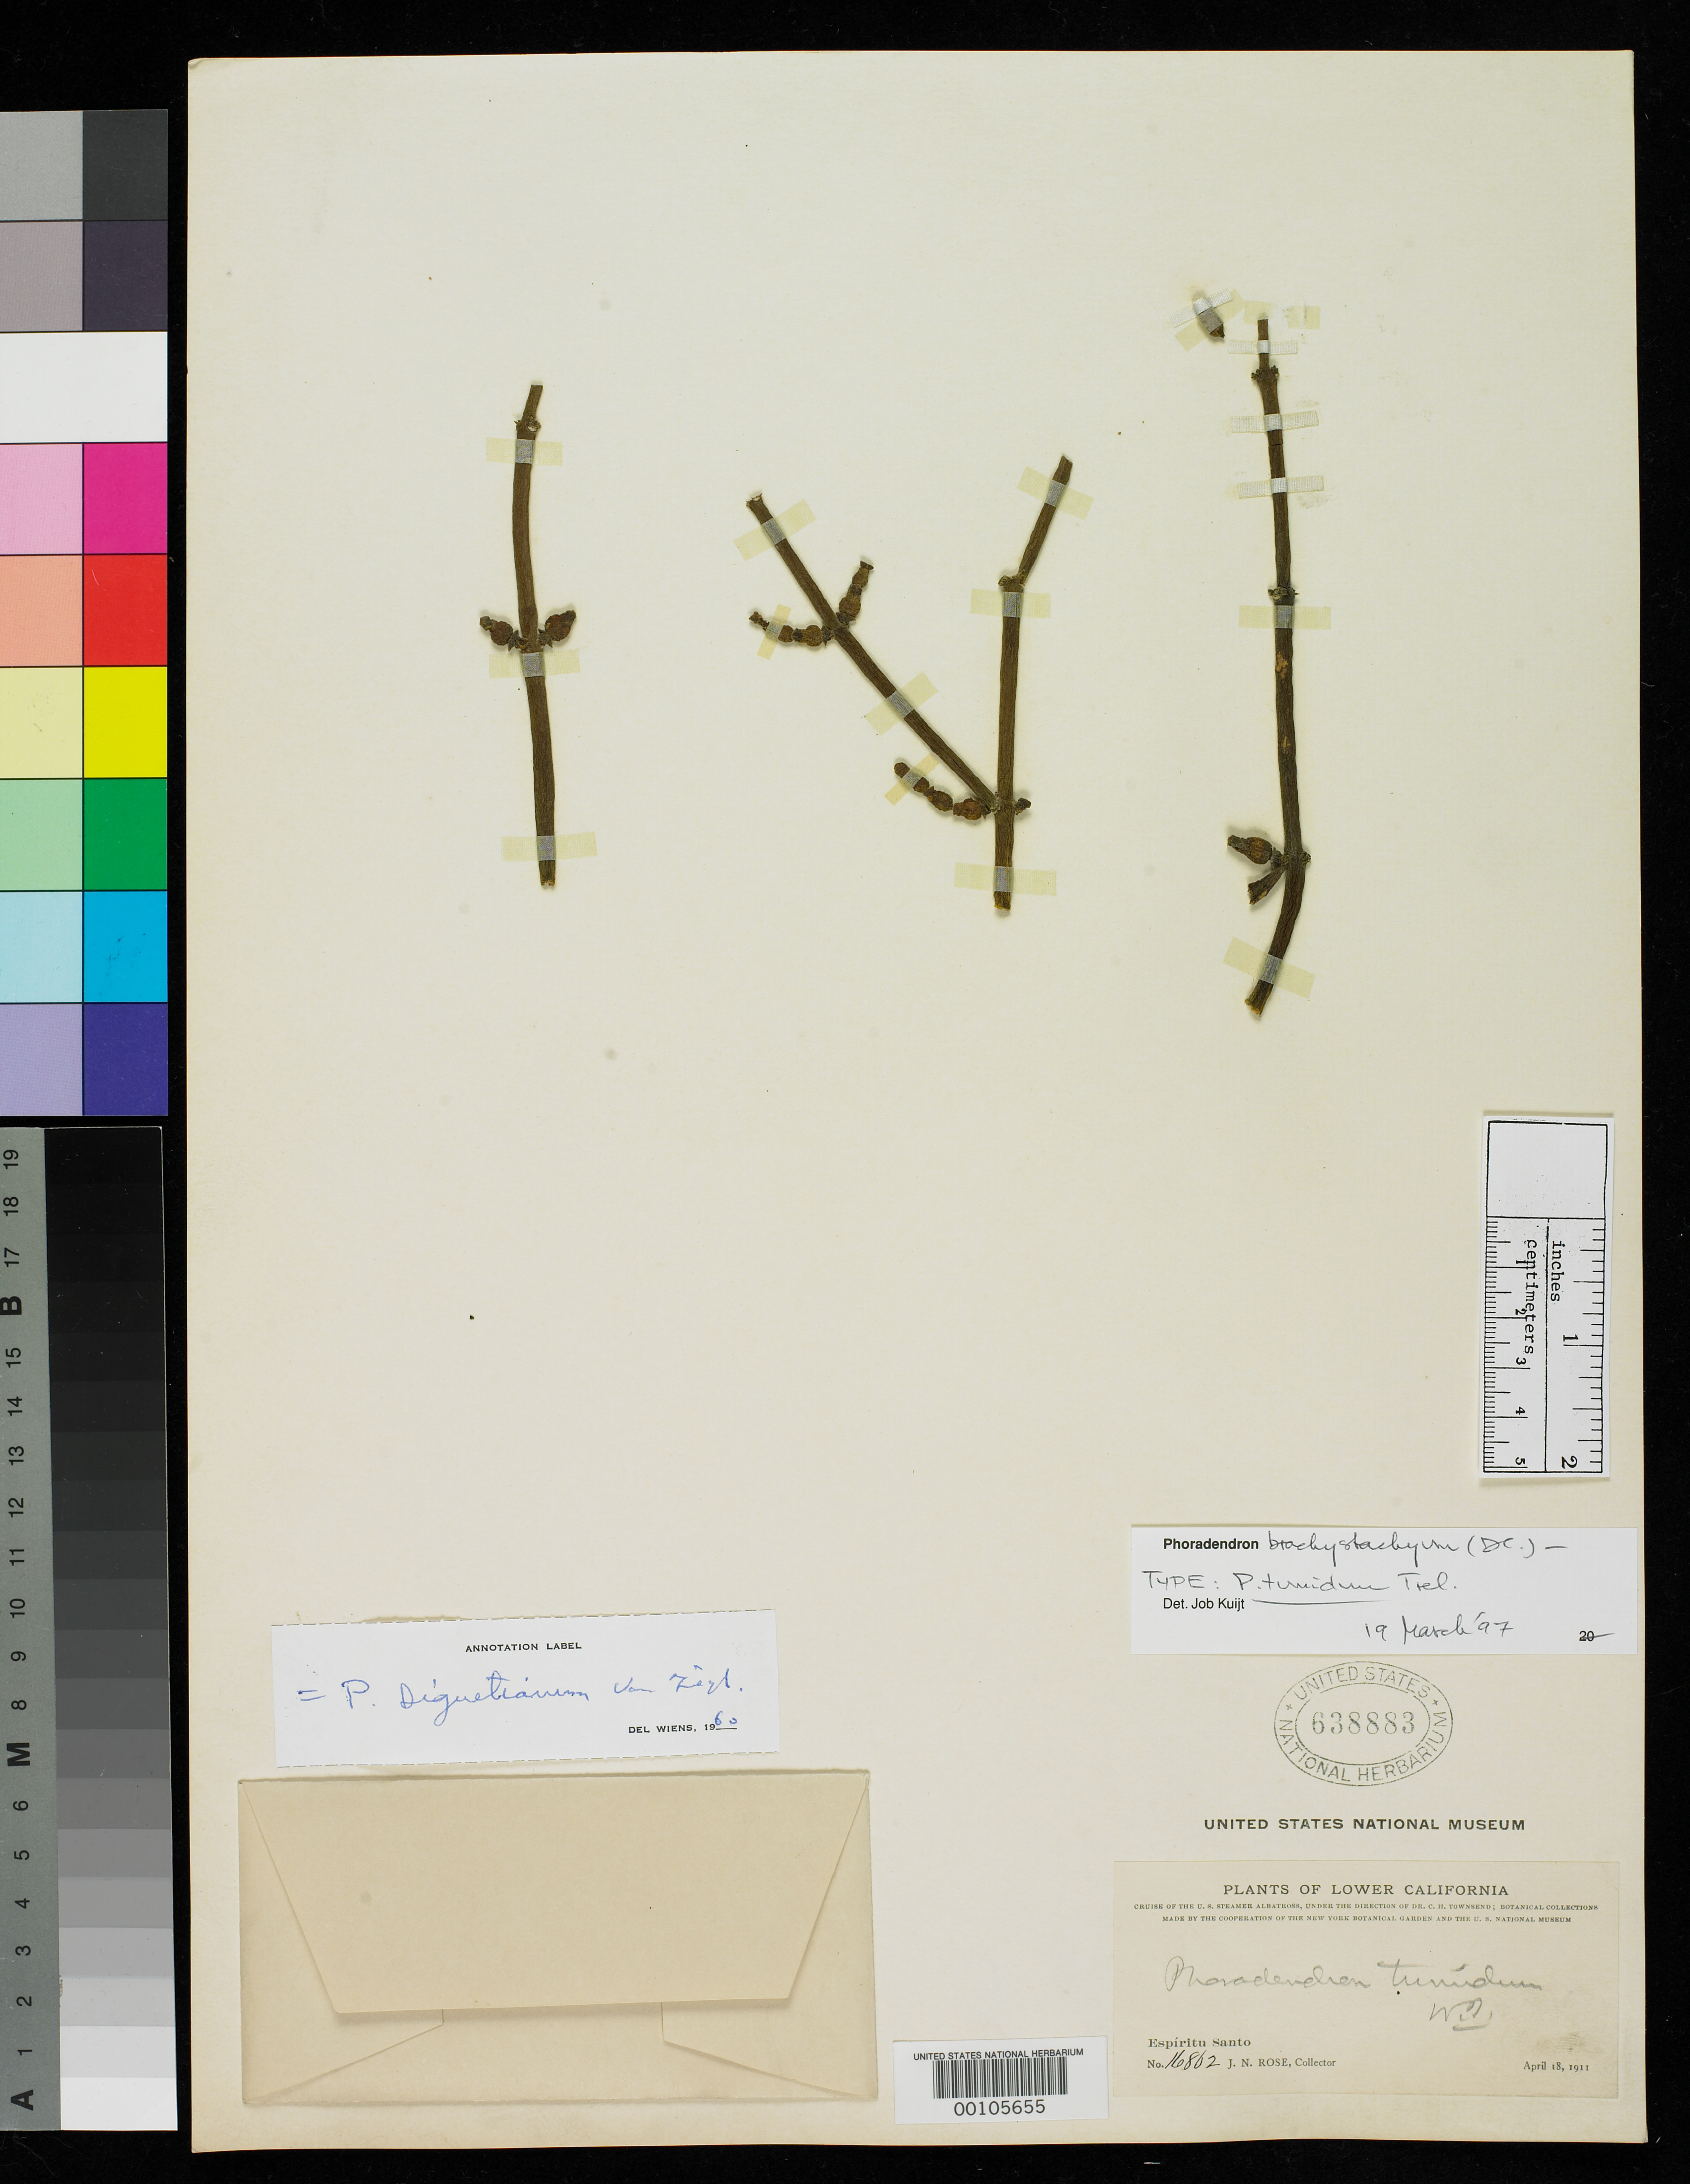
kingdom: Plantae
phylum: Tracheophyta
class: Magnoliopsida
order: Santalales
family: Viscaceae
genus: Phoradendron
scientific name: Phoradendron tumidum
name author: Trel.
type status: Isotype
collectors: J. N. Rose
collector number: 16862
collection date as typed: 18 Apr 1911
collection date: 1911-04-18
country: Mexico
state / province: Baja California Sur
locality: Espiritu Santo.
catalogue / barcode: US 638883